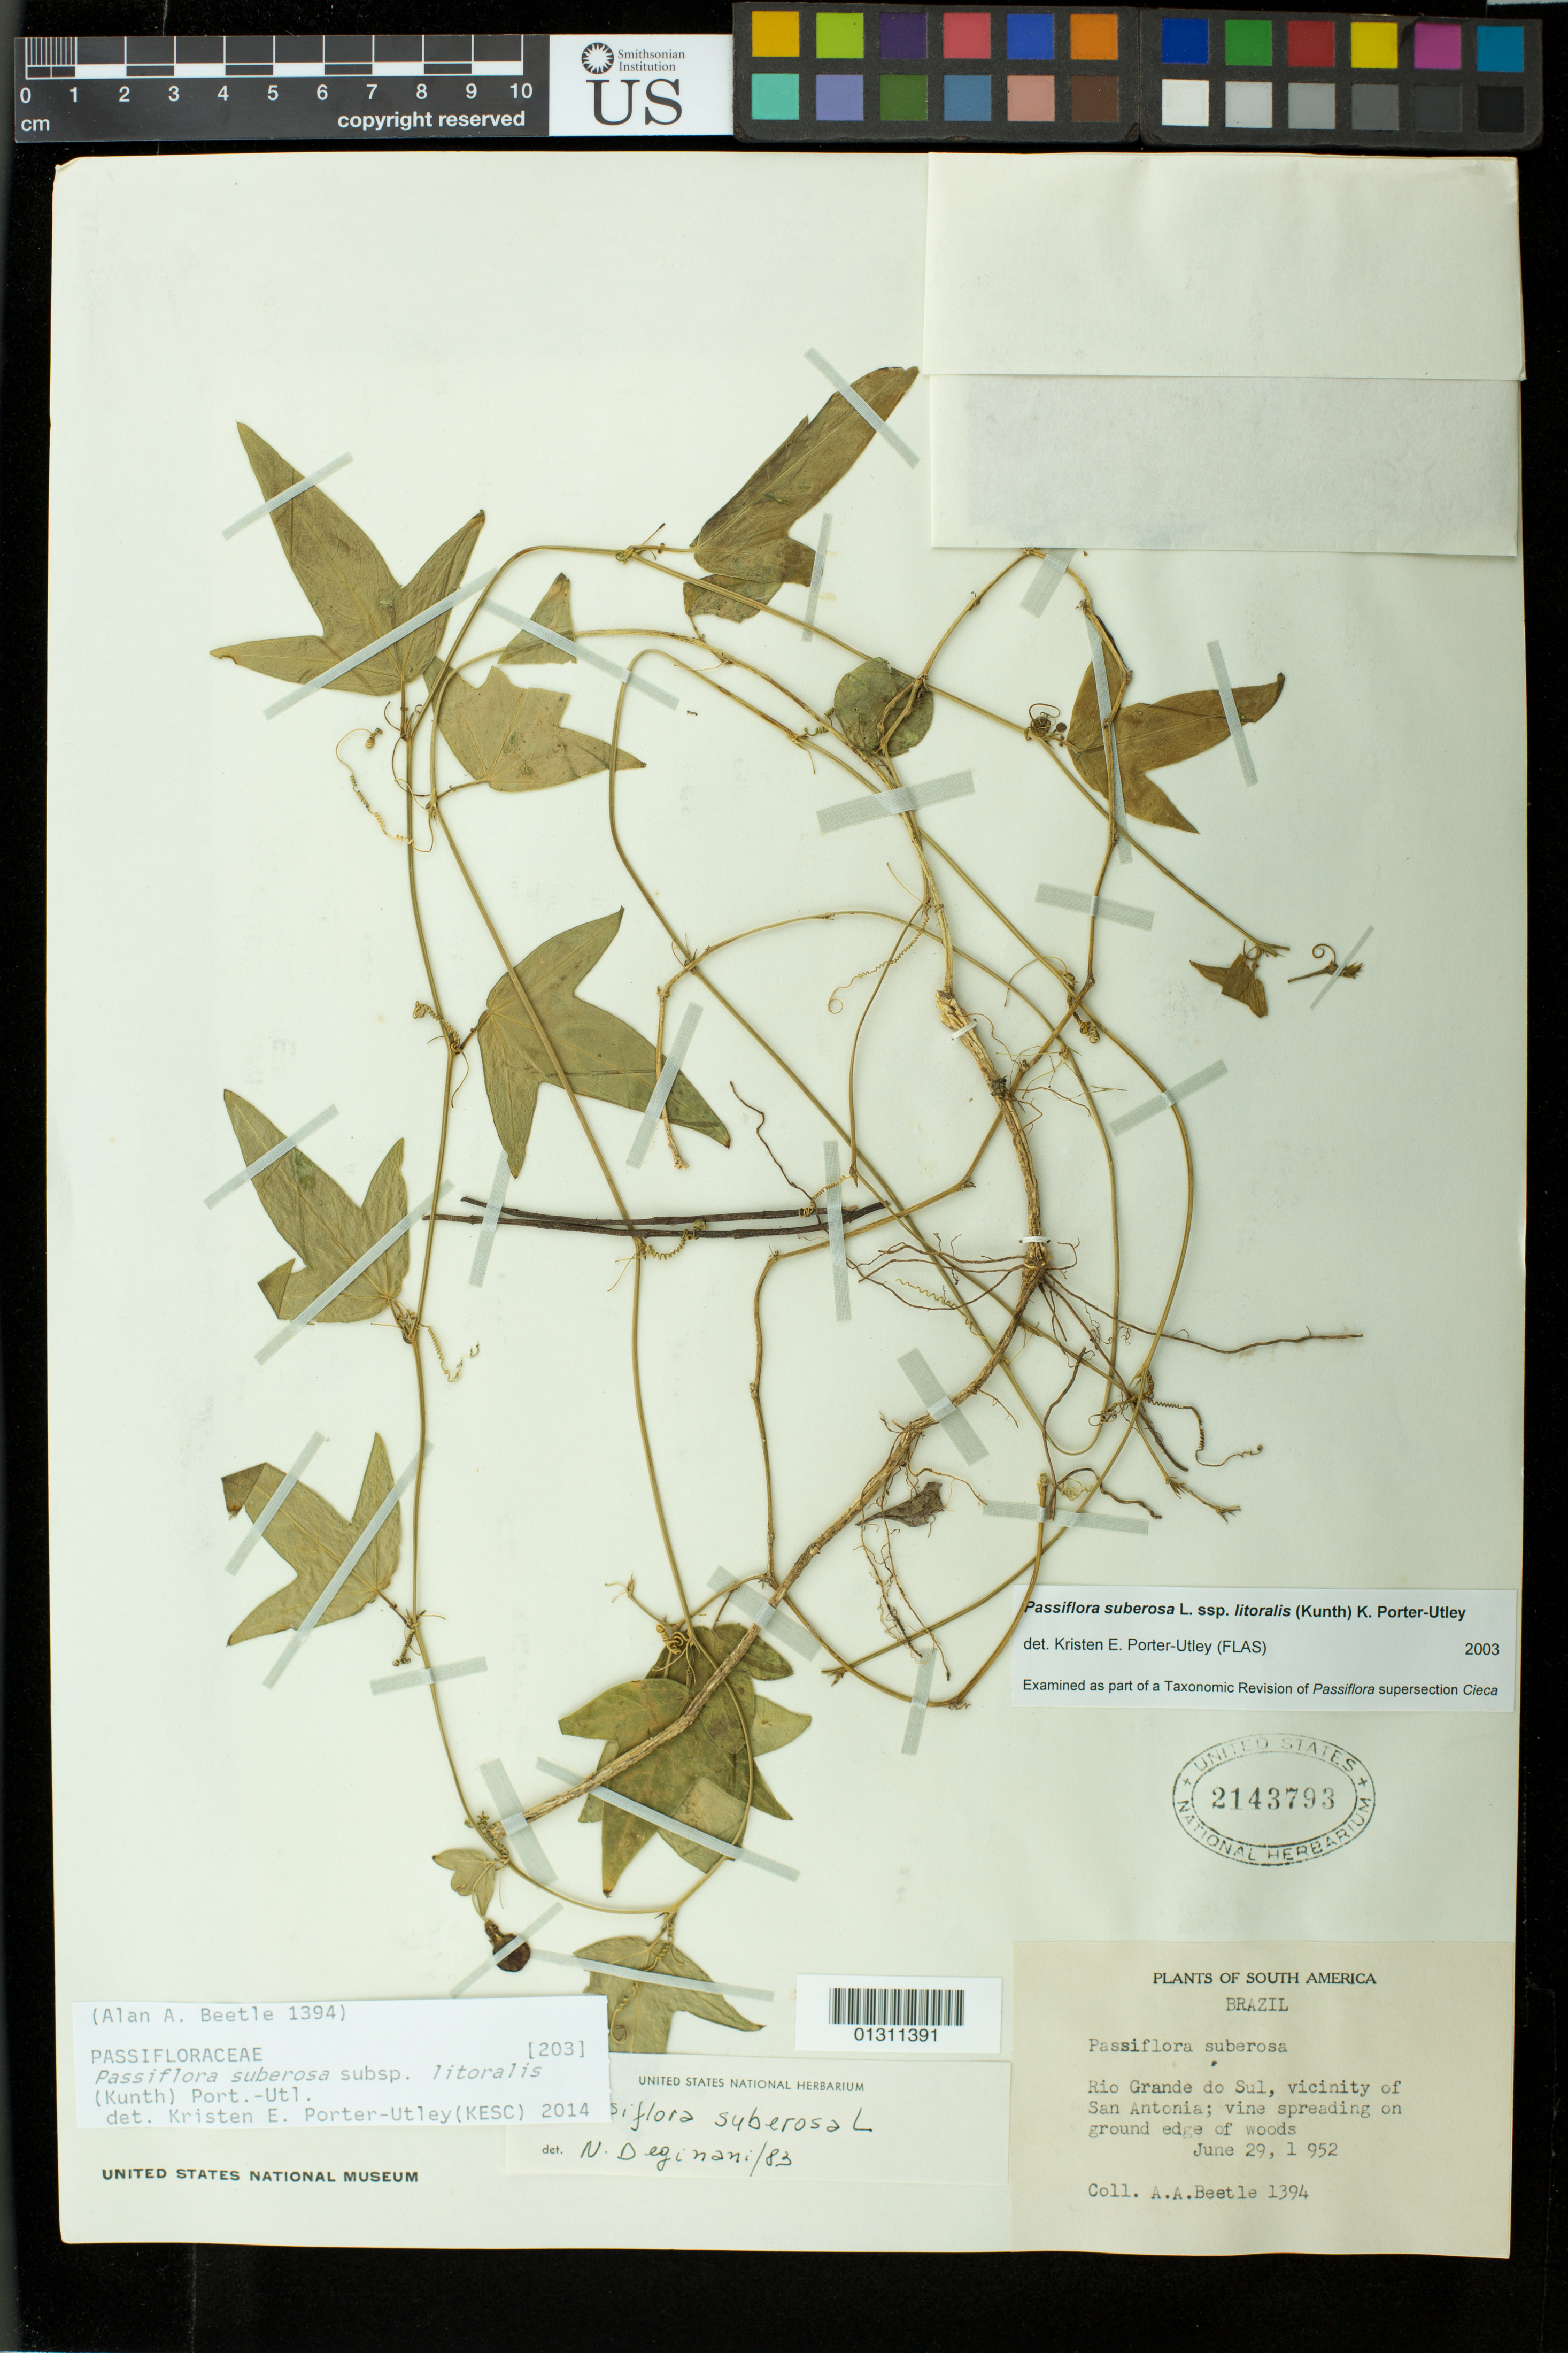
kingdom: Plantae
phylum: Tracheophyta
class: Magnoliopsida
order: Malpighiales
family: Passifloraceae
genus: Passiflora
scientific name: Passiflora suberosa subsp. litoralis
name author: (Kunth) Port.-Utl. et al.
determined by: Porter-Utley, Kristen E.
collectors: A. A. Beetle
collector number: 1394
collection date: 1952-07-29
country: Brazil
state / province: Rio Grande do Sul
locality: vicinity of San Antonia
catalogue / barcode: US 2143793